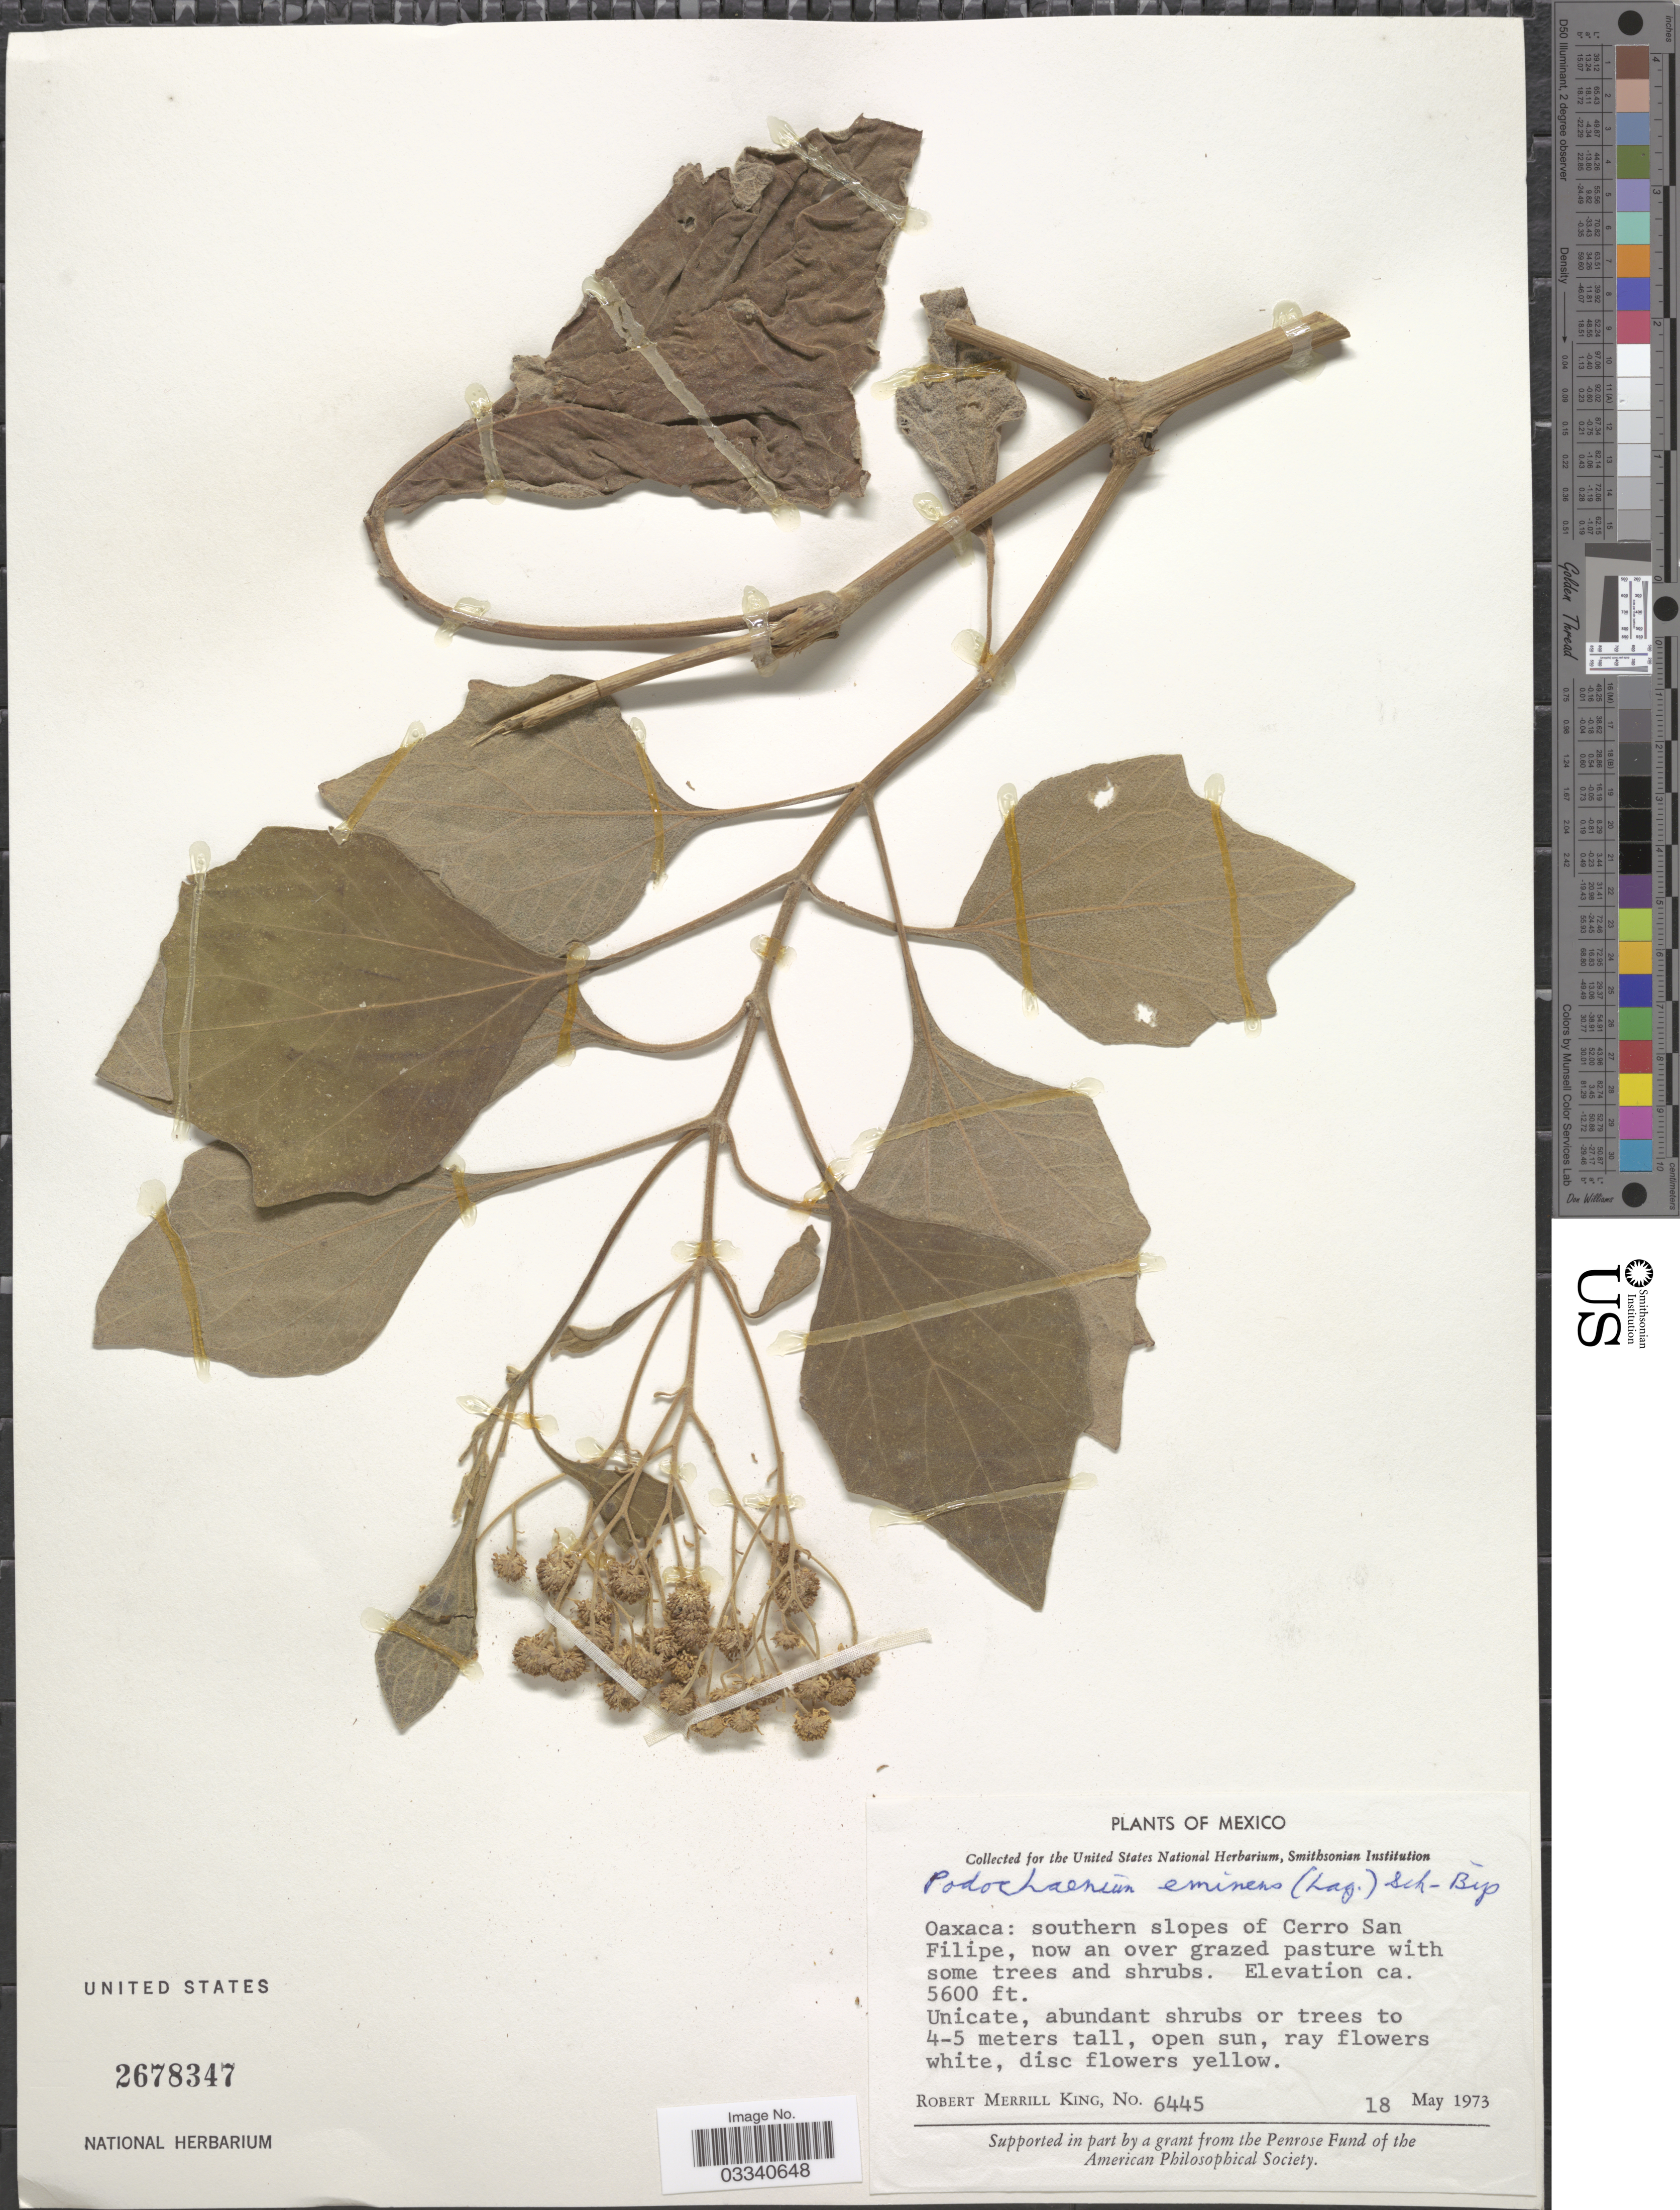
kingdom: Plantae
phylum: Tracheophyta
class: Magnoliopsida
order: Asterales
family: Asteraceae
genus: Podachaenium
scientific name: Podachaenium eminens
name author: (Lag.) Sch. Bip. ex Sch. Bip.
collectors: R. M. King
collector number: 6445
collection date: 1973-05-18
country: Mexico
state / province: Oaxaca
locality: Southern slopes of Cerro San Filipe.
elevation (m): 1707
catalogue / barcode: US 2678347